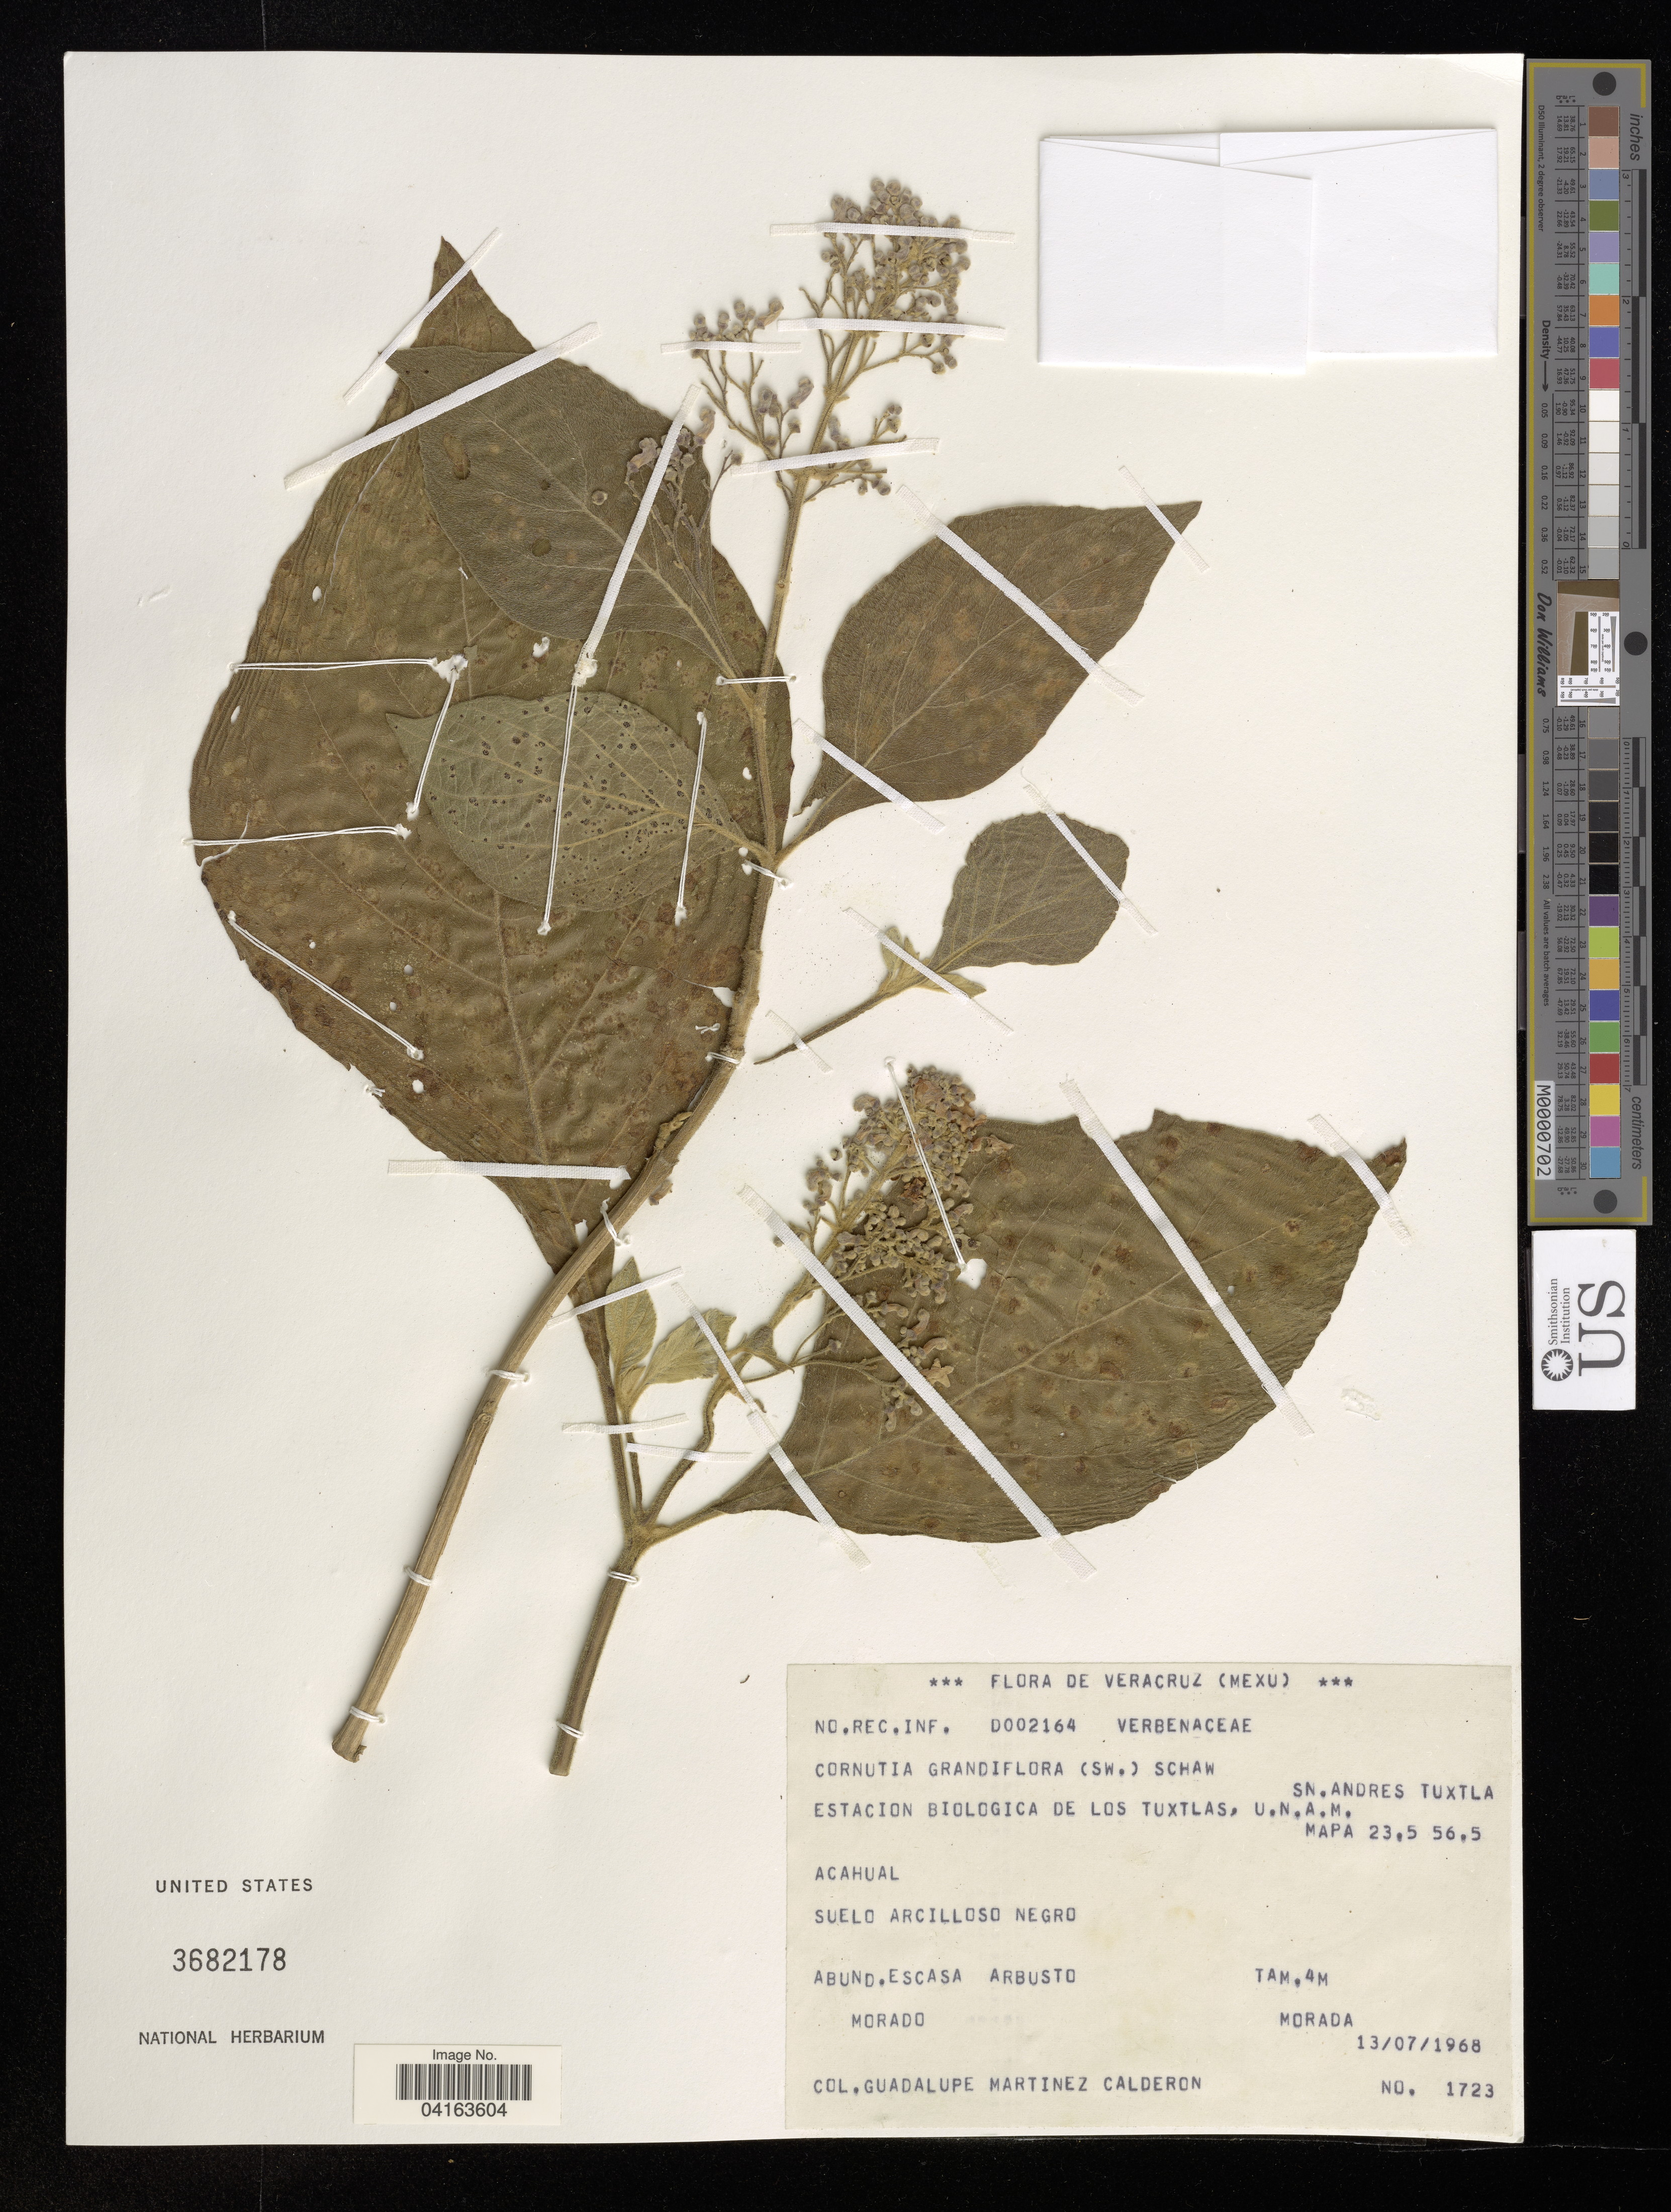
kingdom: Plantae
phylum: Tracheophyta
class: Magnoliopsida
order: Lamiales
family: Lamiaceae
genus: Cornutia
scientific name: Cornutia grandiflora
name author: Steud.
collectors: G. Martínez Calderón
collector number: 1723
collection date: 1968-07-13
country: Mexico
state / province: Veracruz Llave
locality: Sn. Andres Tuxtla. Estacion Biologica de Los Tuxtlas, U.N.A.M.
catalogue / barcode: US 3682178